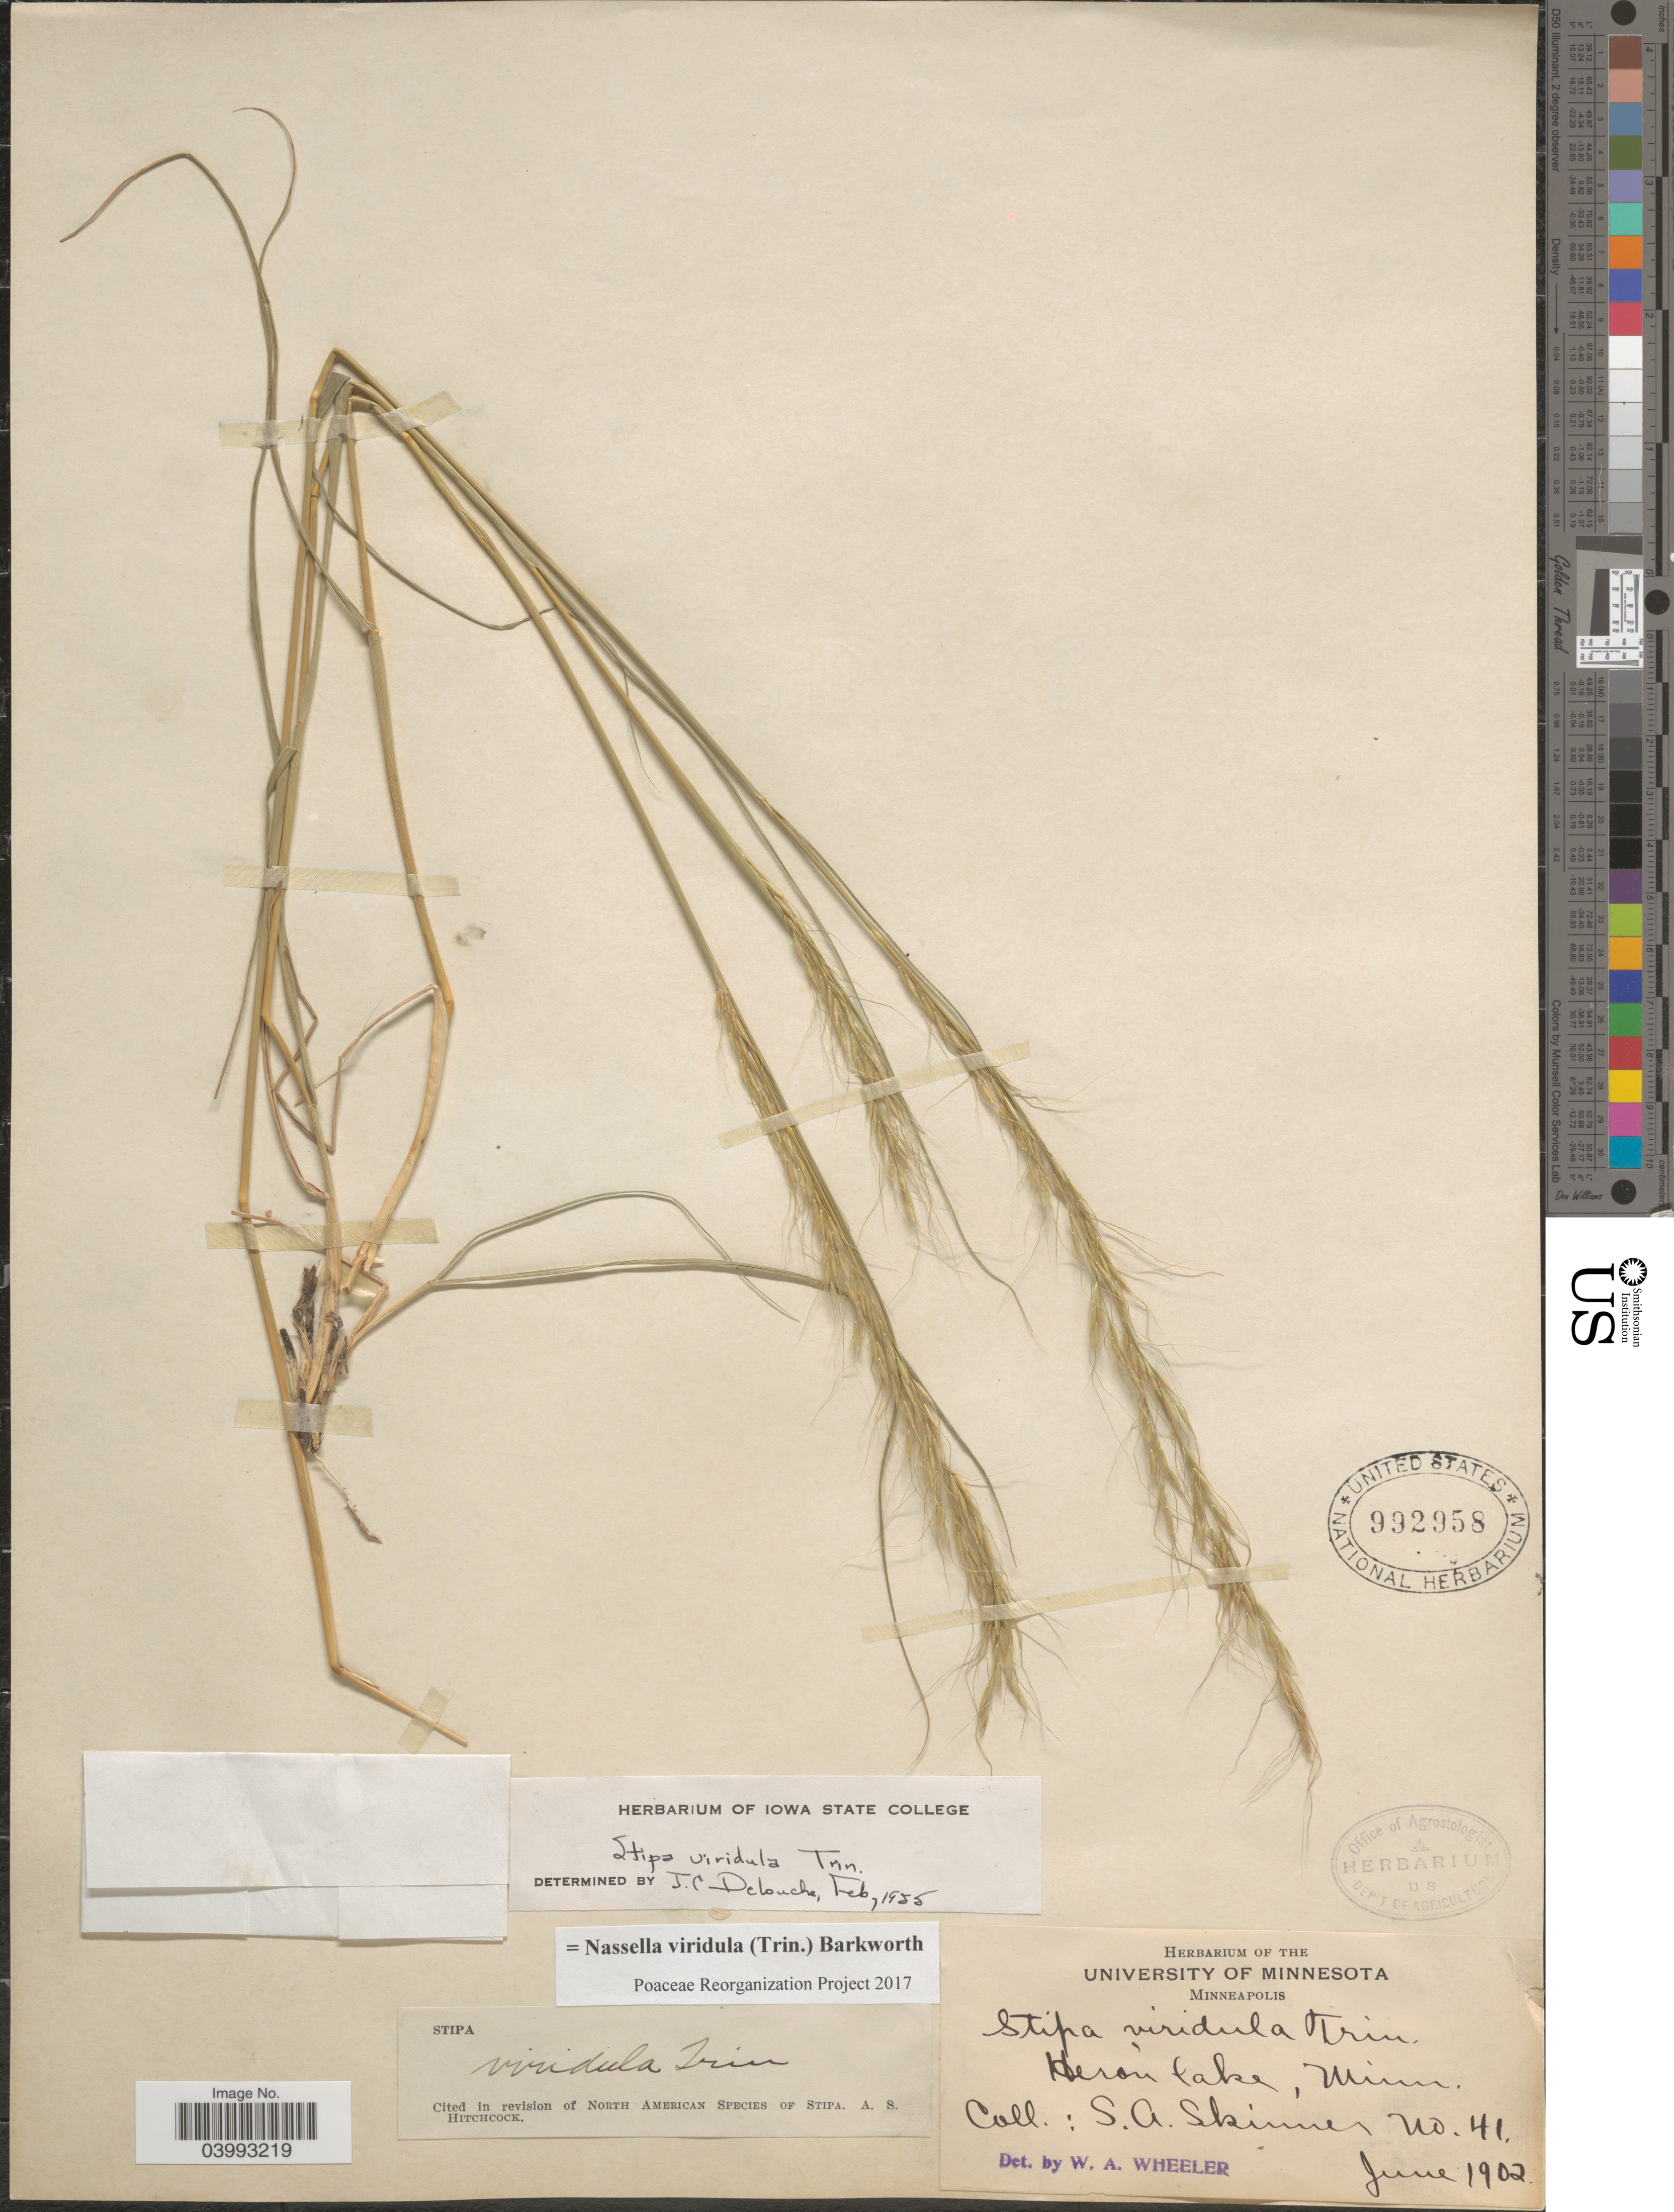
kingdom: Plantae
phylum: Tracheophyta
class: Liliopsida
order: Poales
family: Poaceae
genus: Nassella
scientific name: Nassella viridula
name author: (Trin.) Barkworth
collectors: S. G. Skinner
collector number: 41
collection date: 1902-06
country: United States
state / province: Minnesota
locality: Heron lake.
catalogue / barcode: US 992958